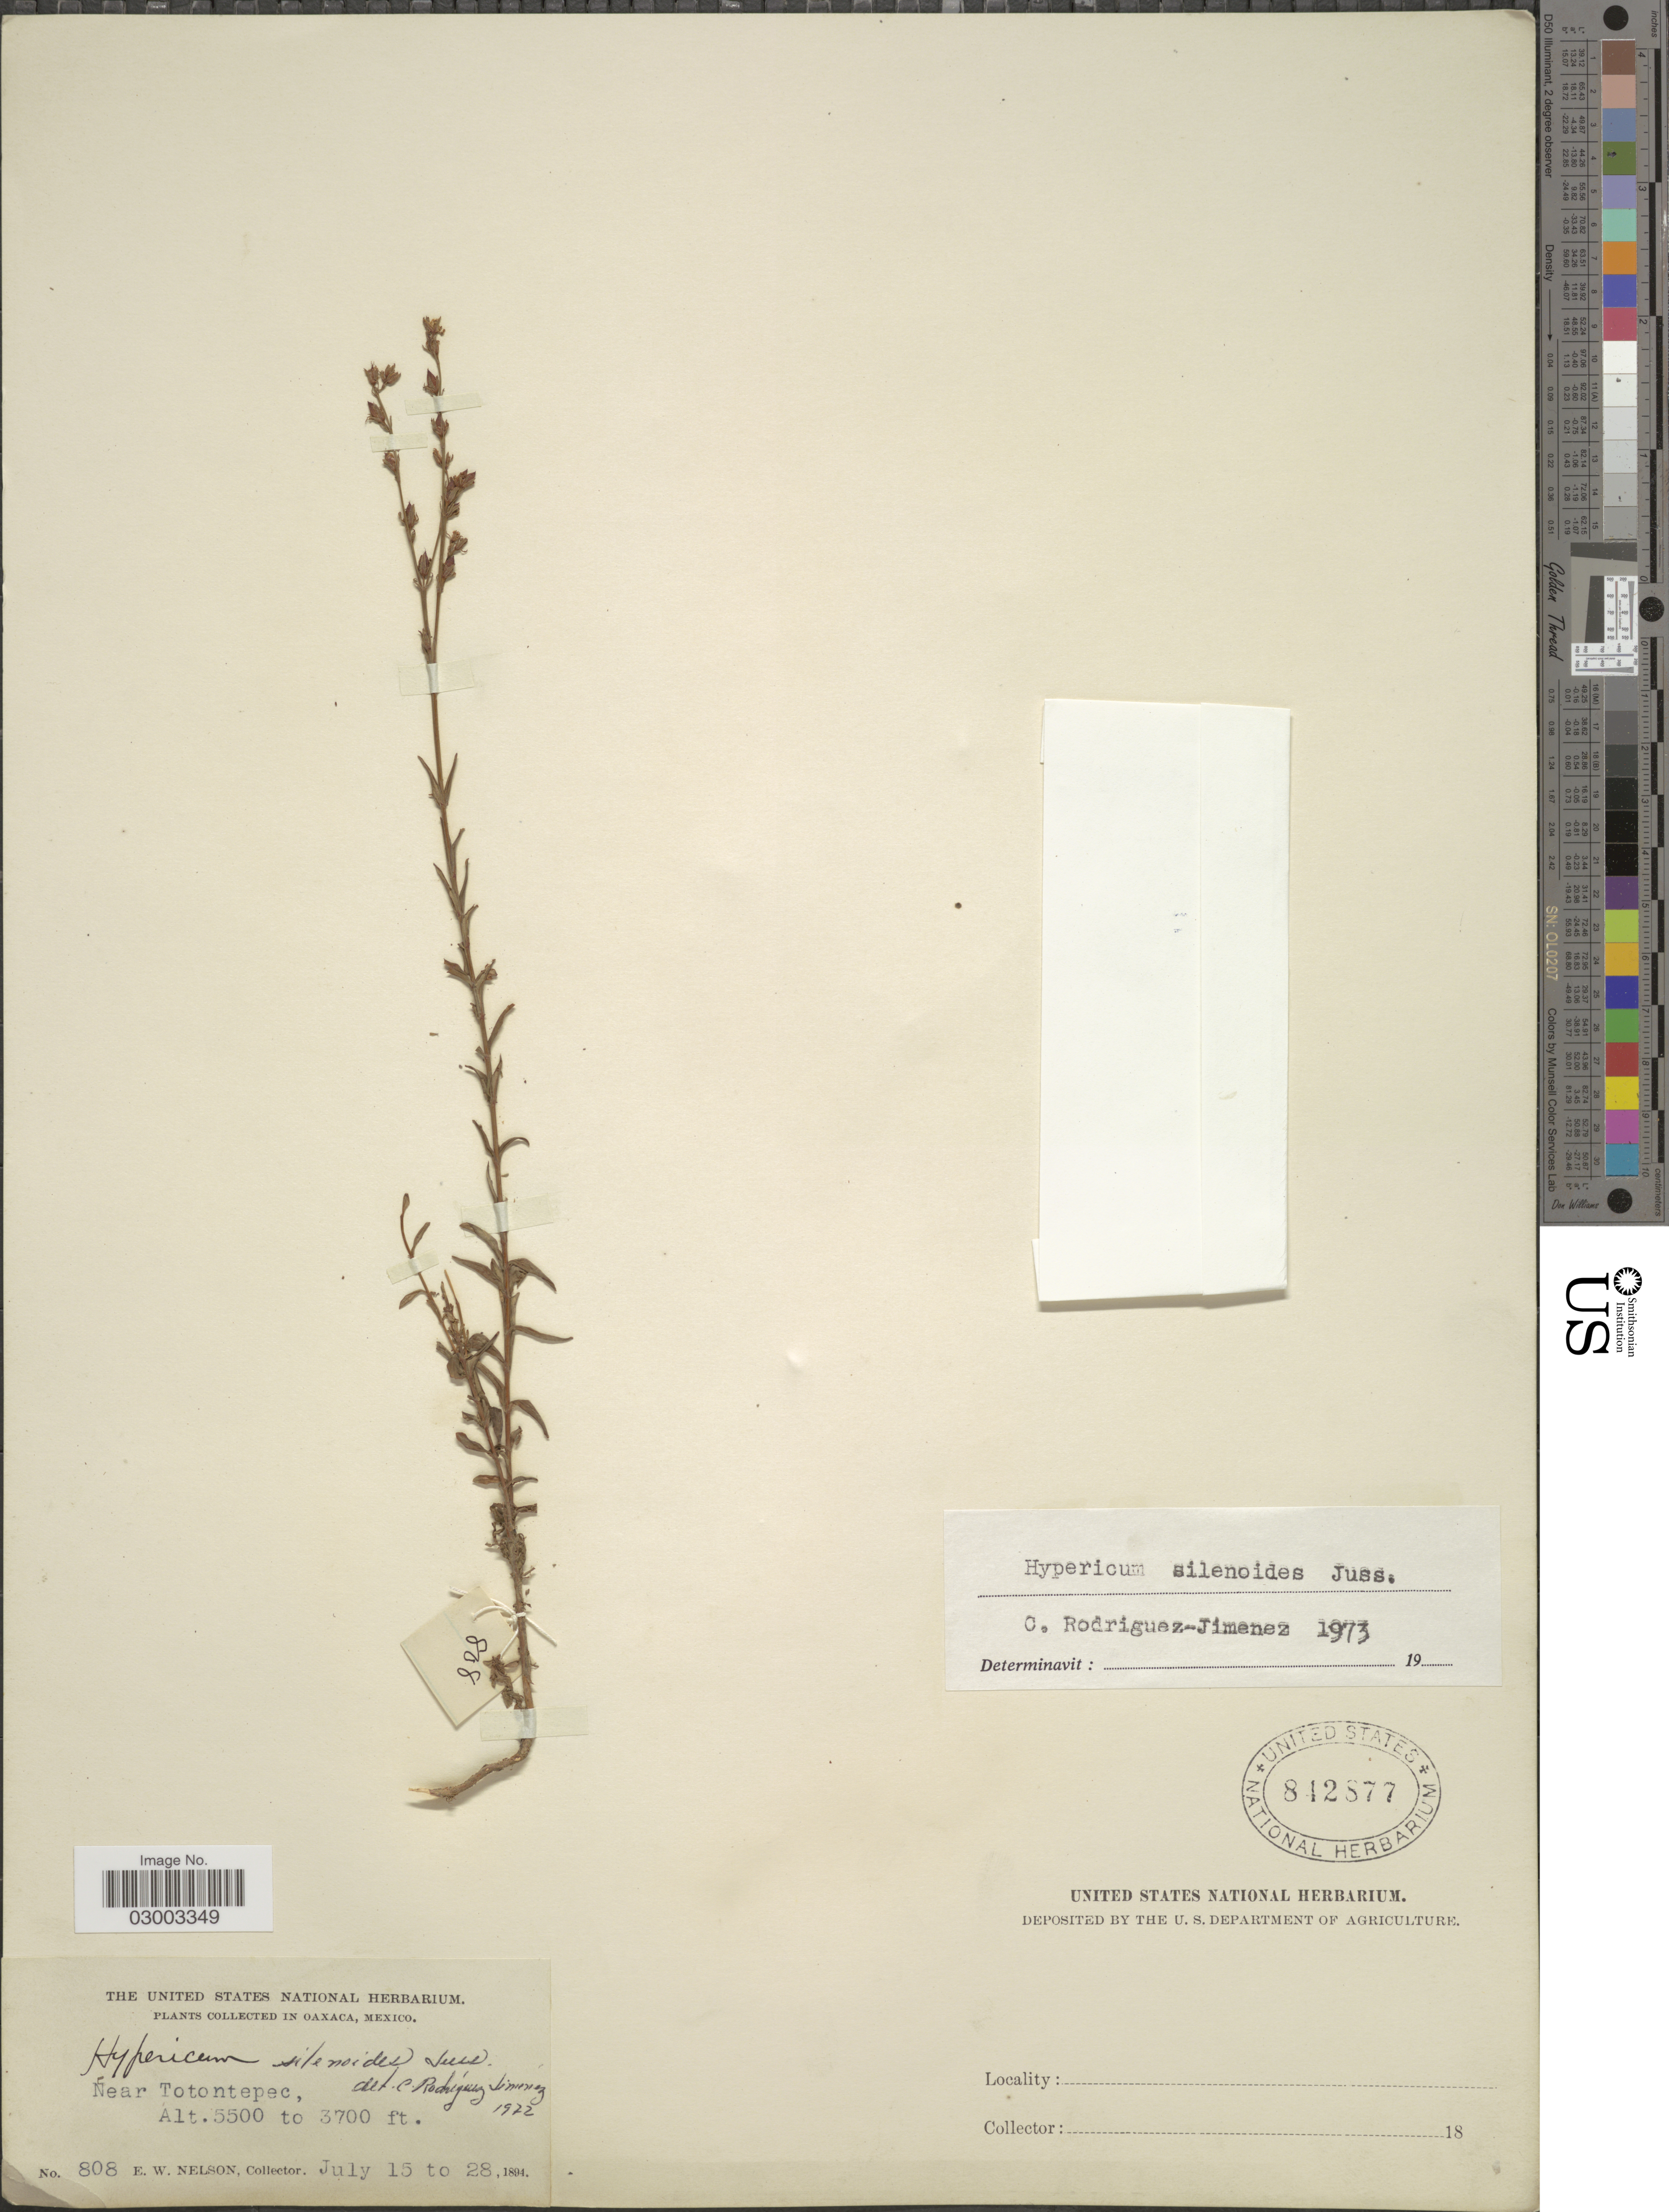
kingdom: Plantae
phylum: Tracheophyta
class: Magnoliopsida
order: Malpighiales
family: Hypericaceae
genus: Hypericum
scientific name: Hypericum silenoides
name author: Juss.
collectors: E. W. Nelson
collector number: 808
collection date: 1894-07-15/1894-07-28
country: Mexico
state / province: Oaxaca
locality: Near Totontepec.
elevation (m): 1128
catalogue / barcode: US 842877